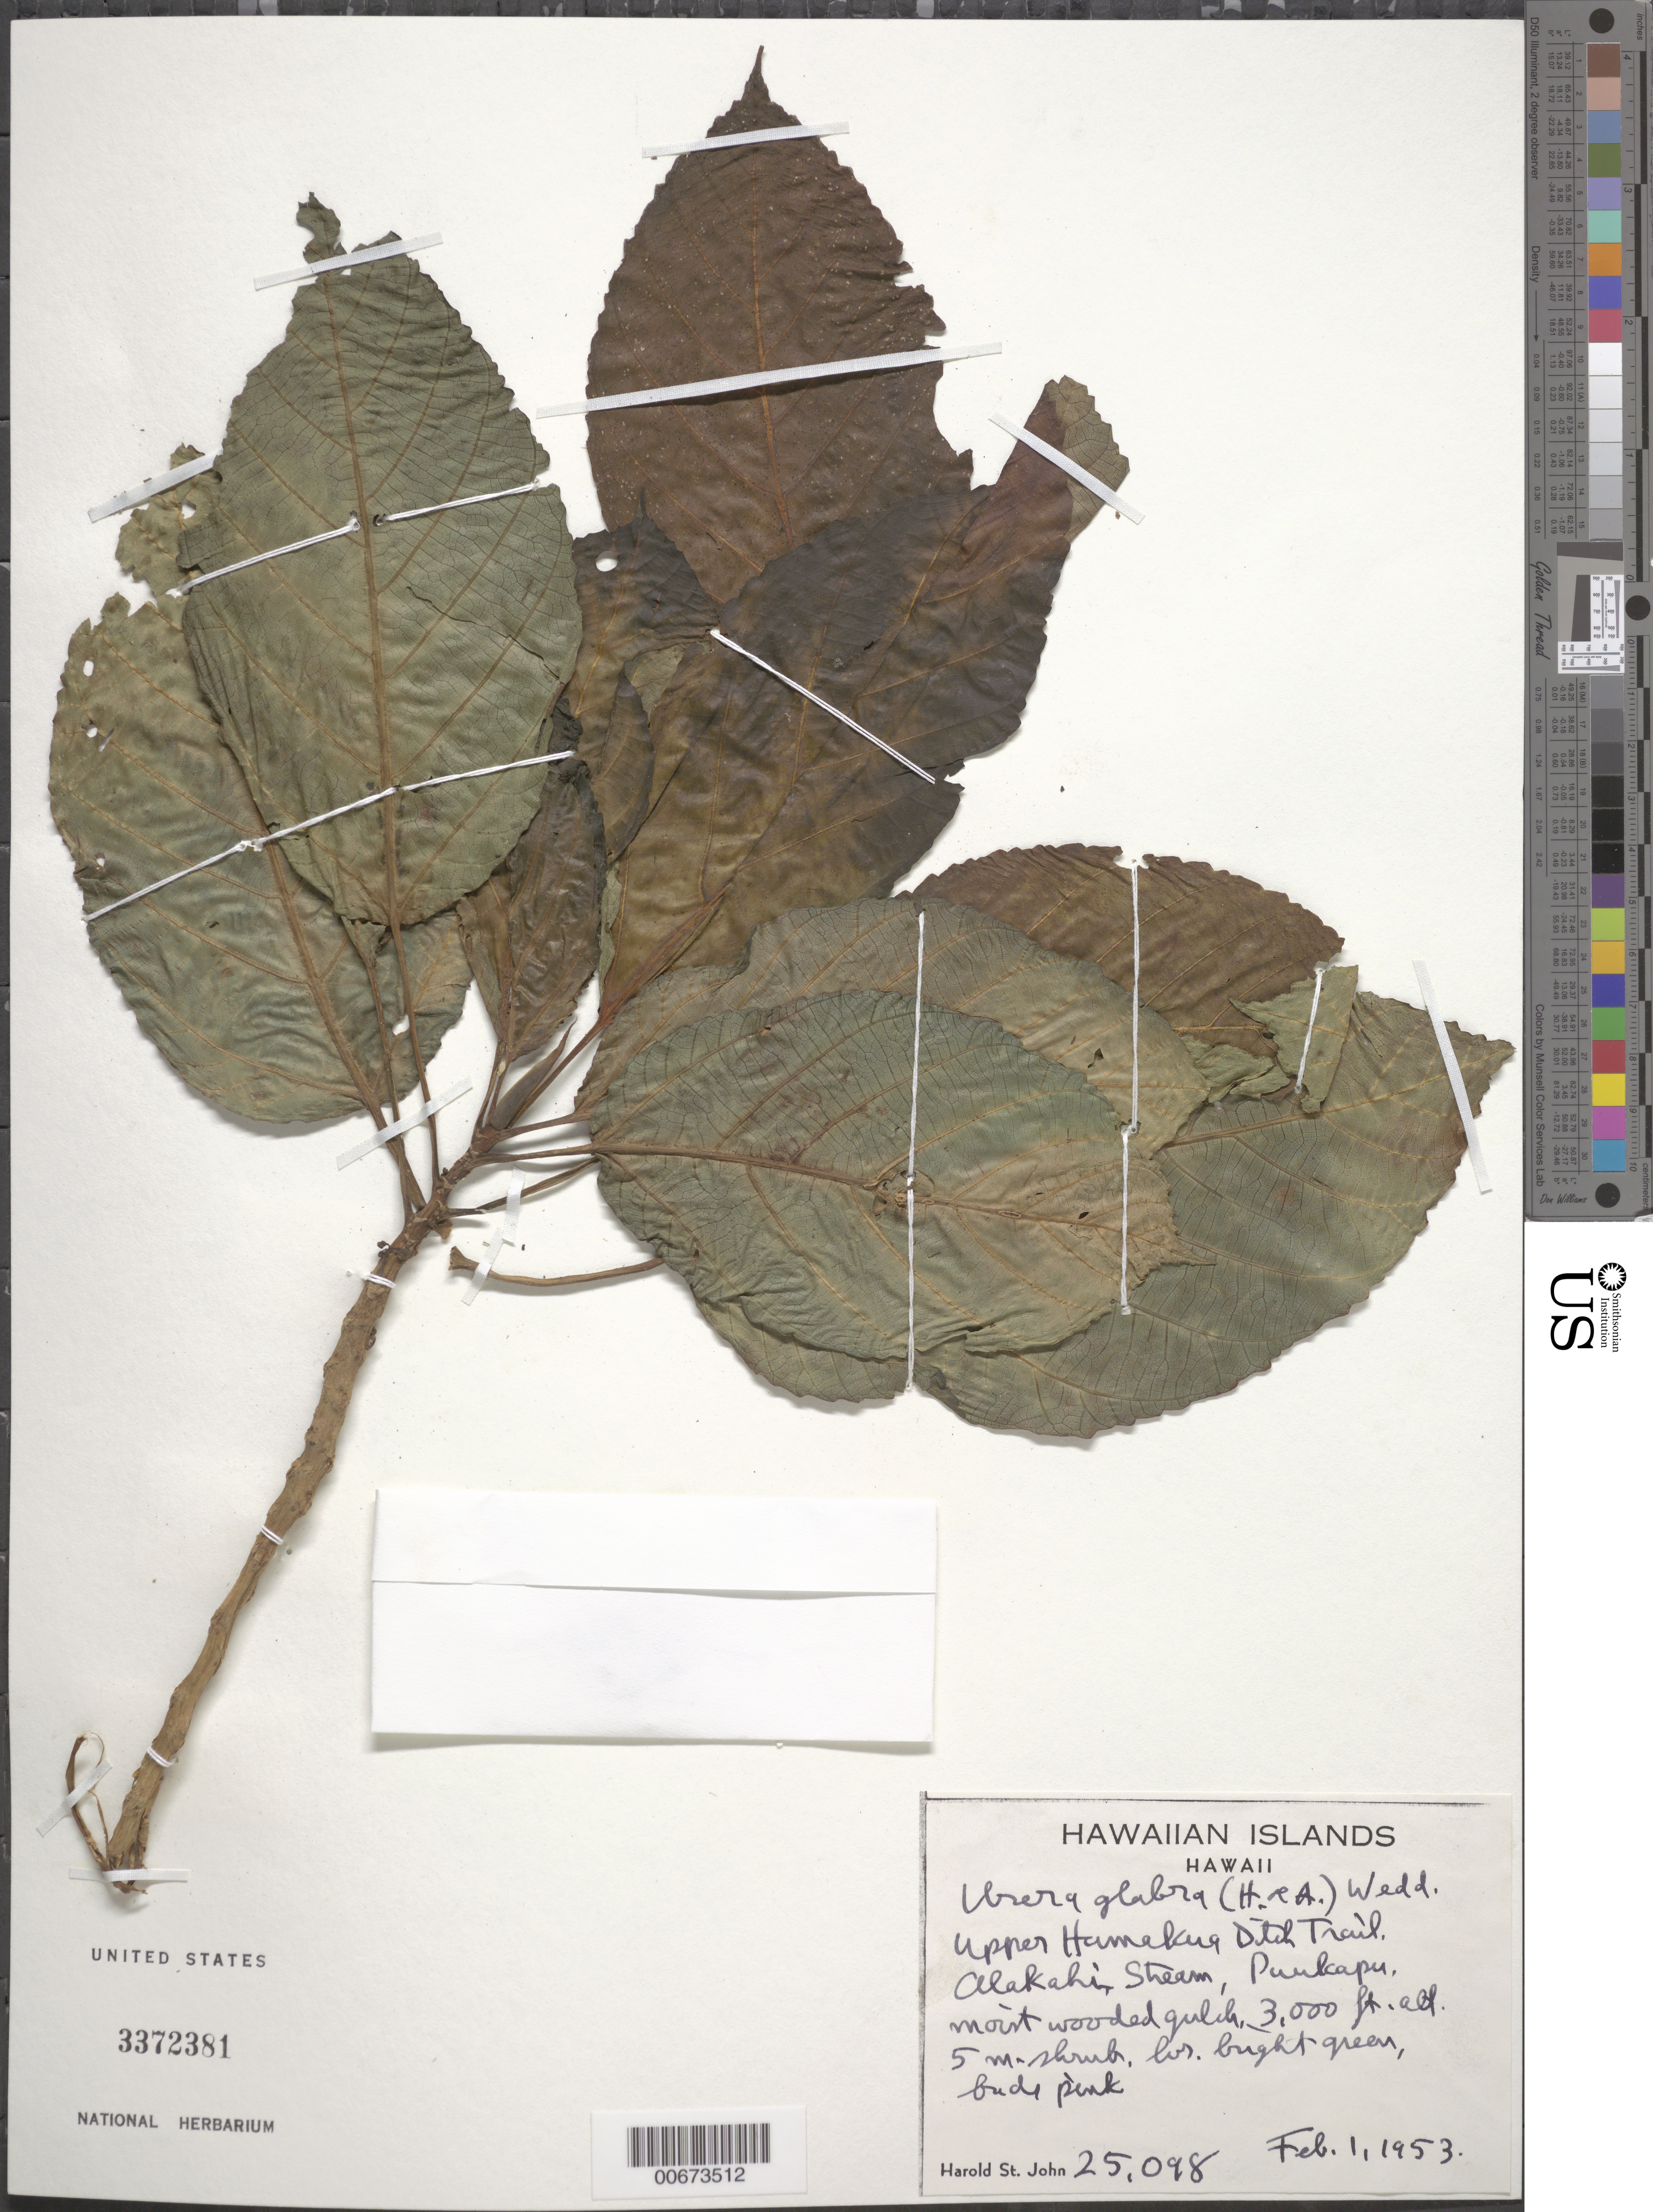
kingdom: Plantae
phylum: Tracheophyta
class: Magnoliopsida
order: Rosales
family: Urticaceae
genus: Touchardia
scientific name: Touchardia oahuensis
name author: T. Wells & A. K. Monro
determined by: Wagner, W. L., (BOT), Smithsonian Institution - National Museum of Natural History (UNITED STATES)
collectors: H. St. John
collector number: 25098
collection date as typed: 1 Feb 1953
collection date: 1953-02-01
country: United States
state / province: Hawaii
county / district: Hawaii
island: Hawaii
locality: Upper Hamekua Ditch Trail Alakahi Stream, Pu'ukapu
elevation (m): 914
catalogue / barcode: US 3372381